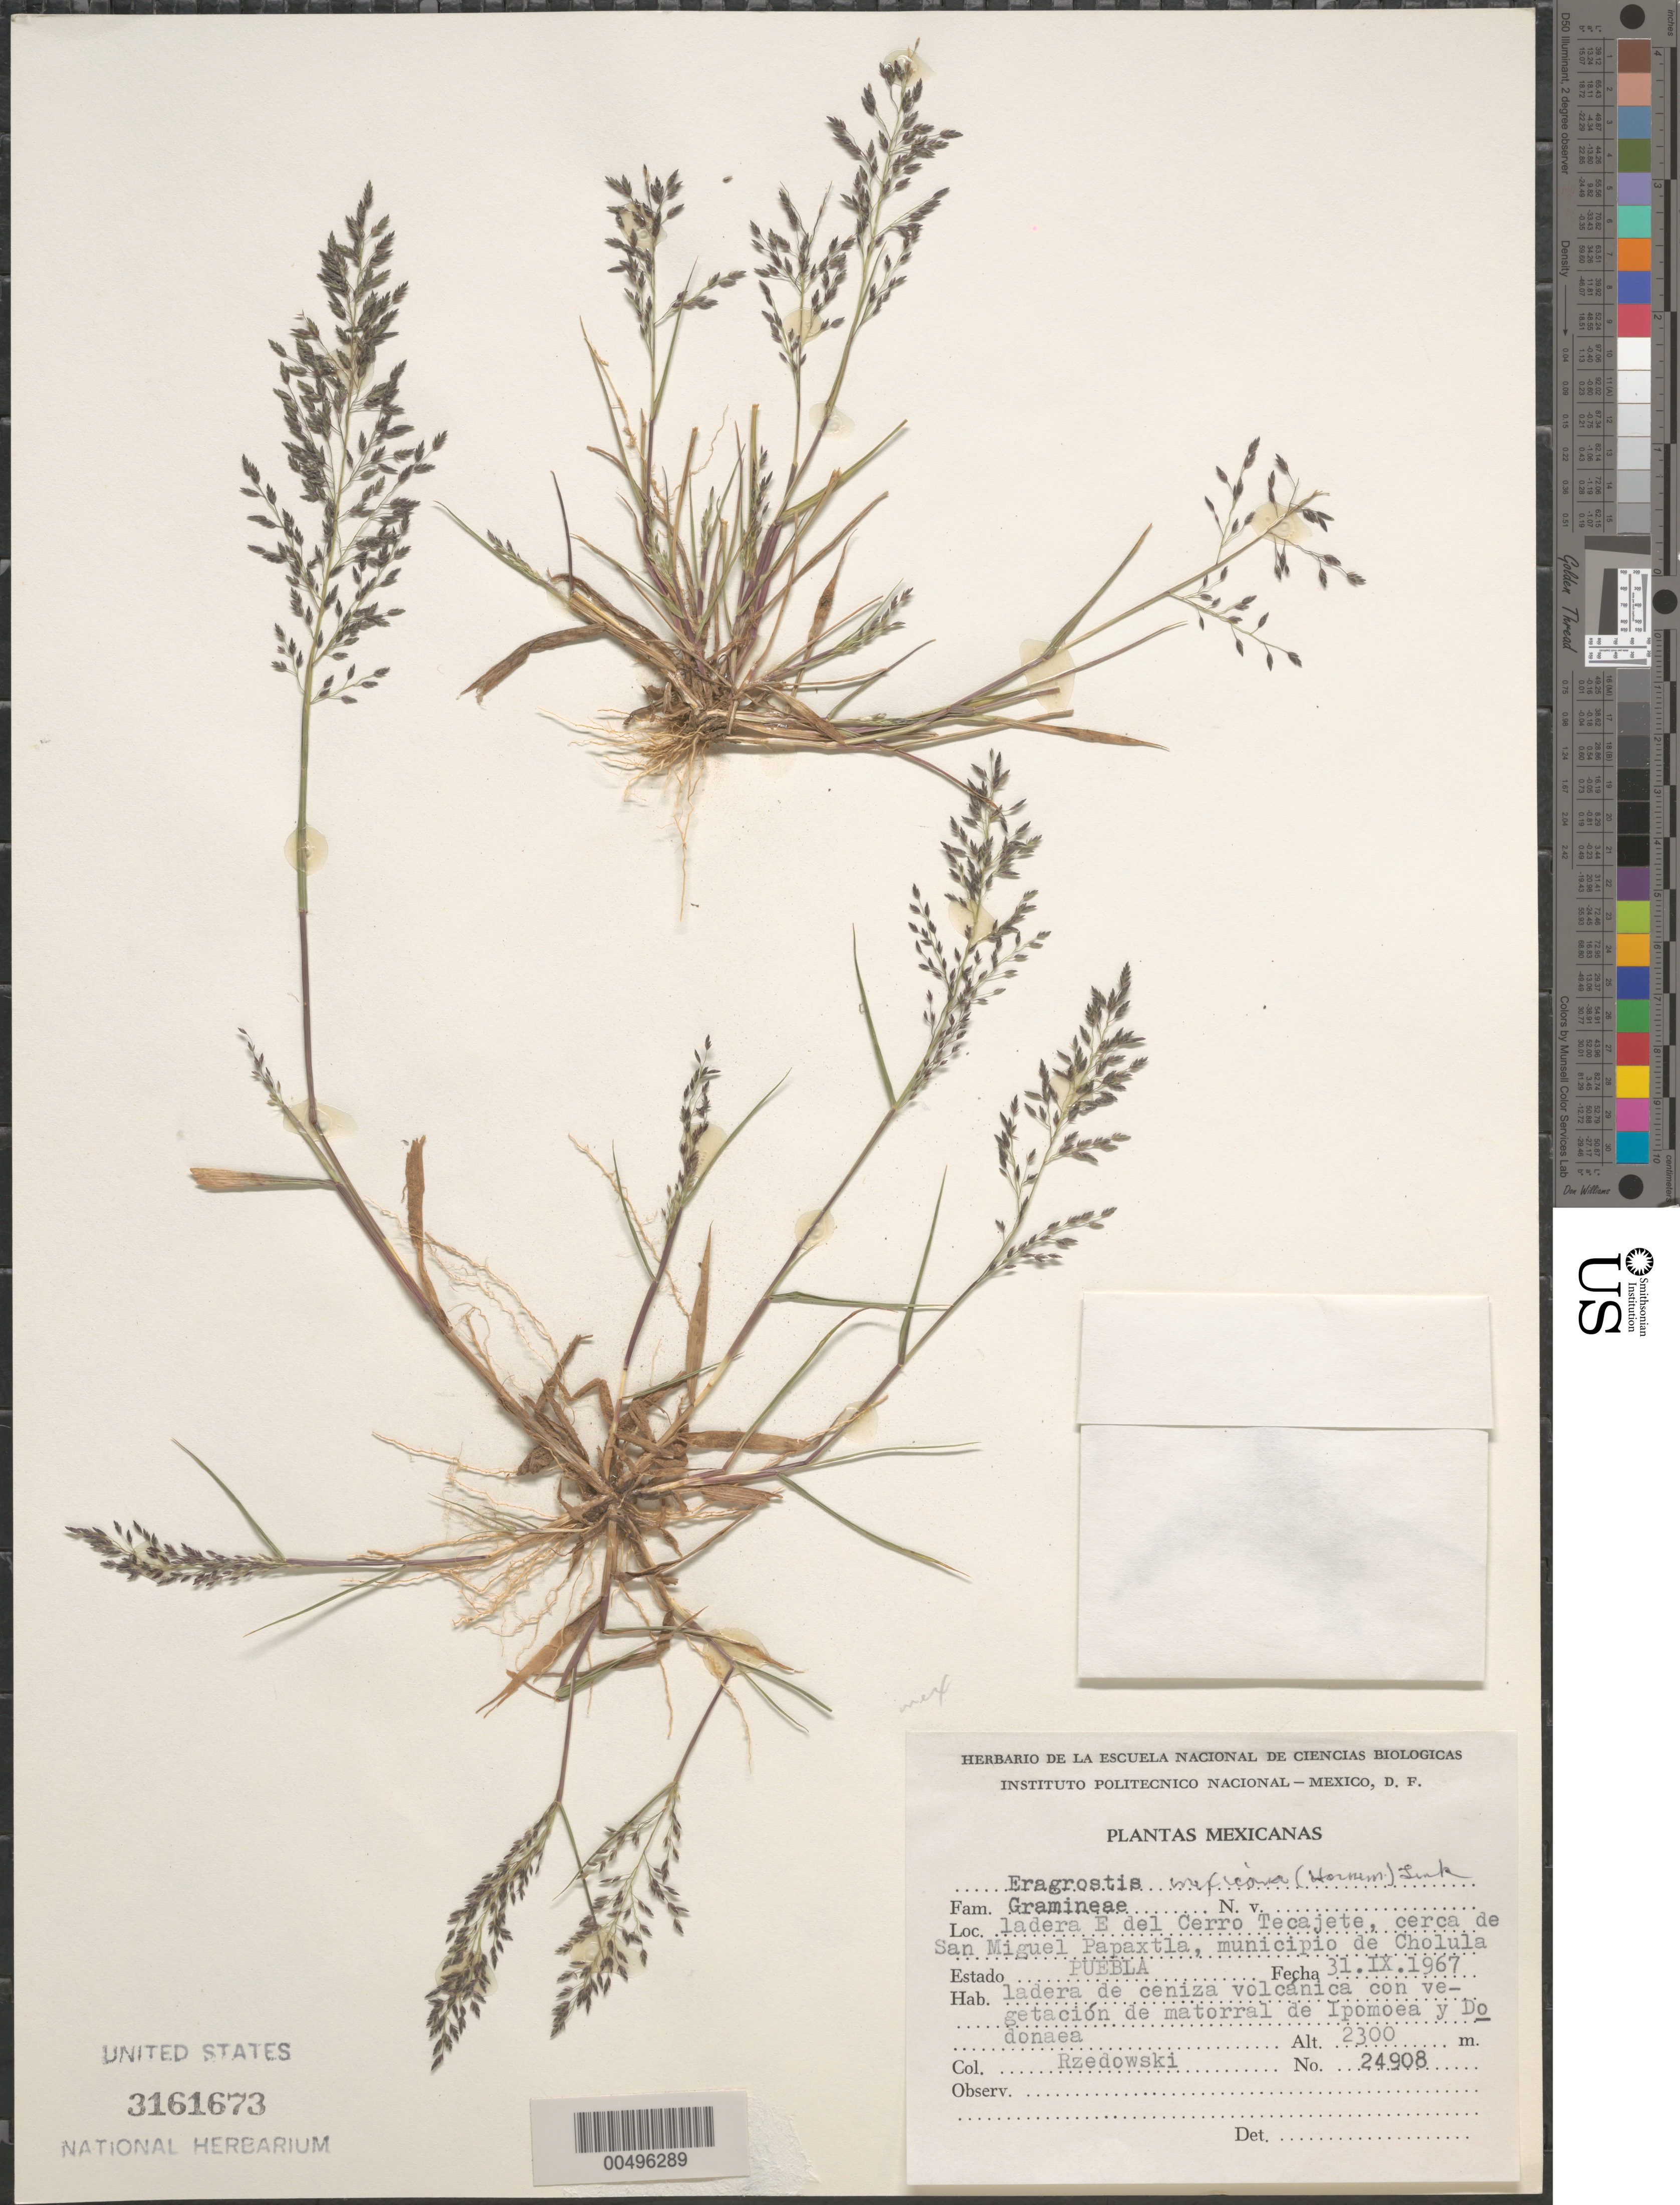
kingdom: Plantae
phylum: Tracheophyta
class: Liliopsida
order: Poales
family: Poaceae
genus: Eragrostis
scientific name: Eragrostis mexicana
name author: (Hornem.) Link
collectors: J. Rzedowski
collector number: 24908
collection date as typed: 31 Sep 1967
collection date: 1967-09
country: Mexico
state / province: Puebla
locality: Ladera E del Cerro Tecajete, cerca de San Miguel Papaxtla, Cholulu Mun.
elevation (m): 2300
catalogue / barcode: US 3161673